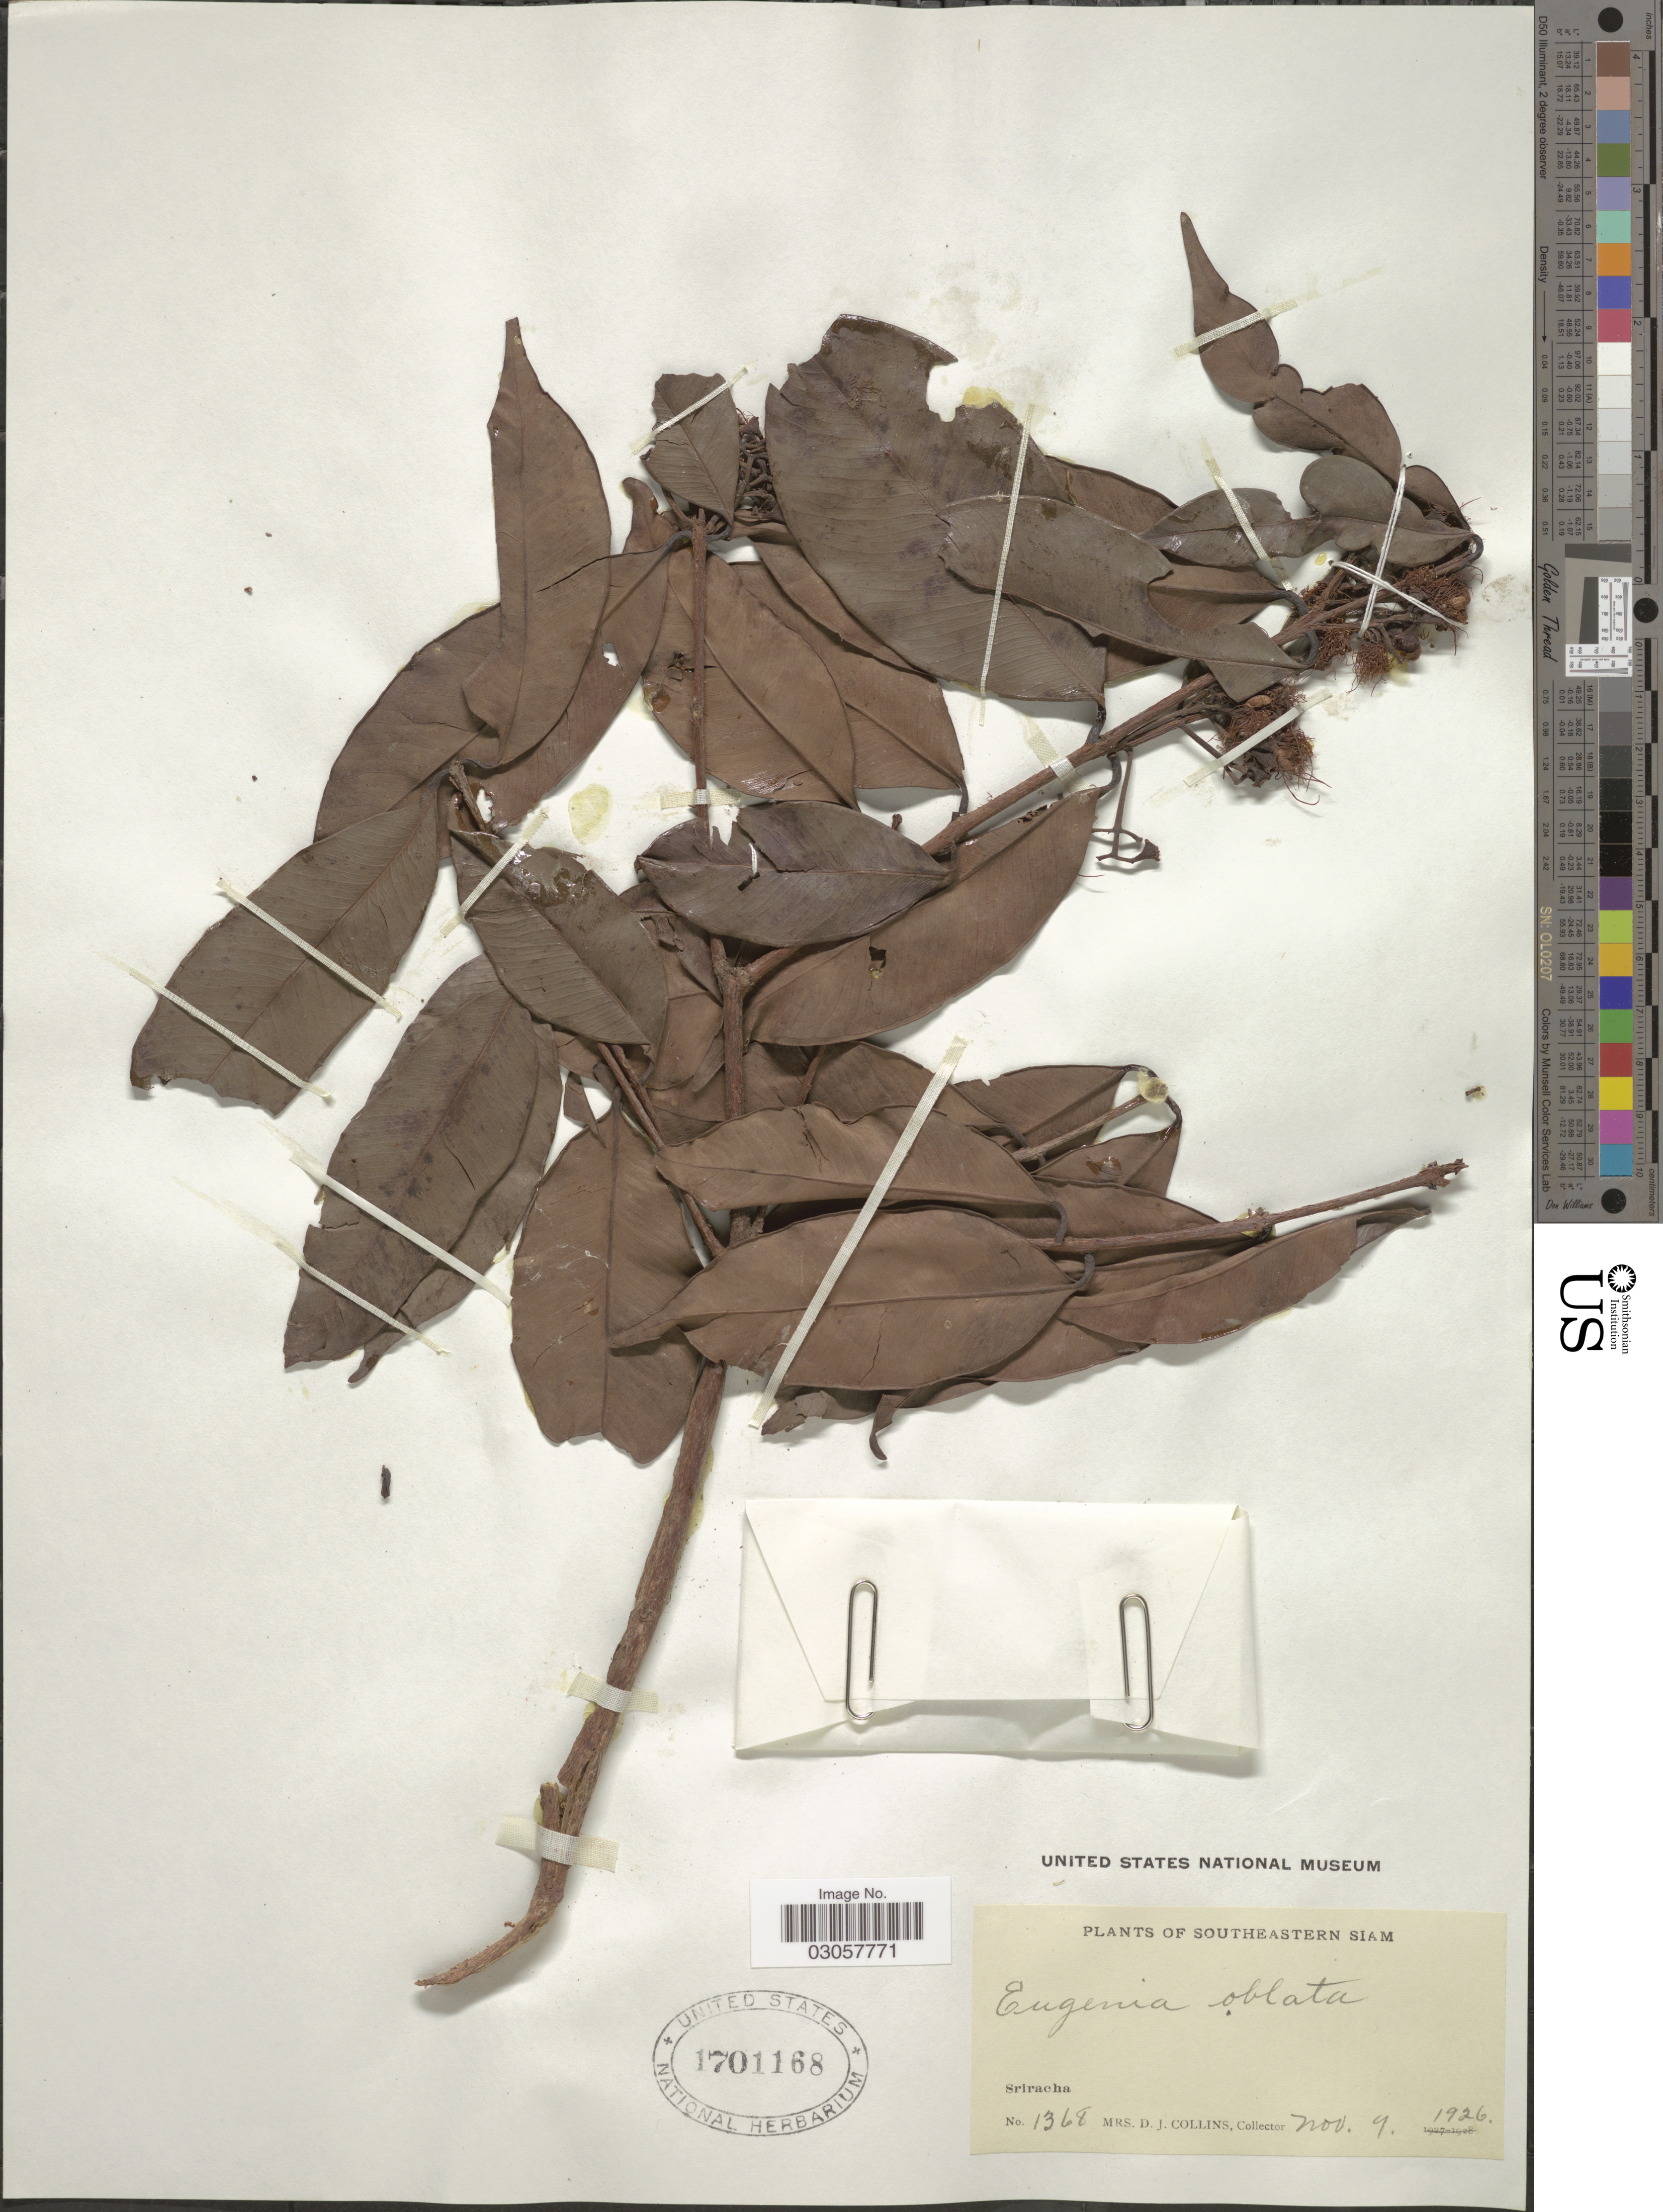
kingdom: Plantae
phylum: Tracheophyta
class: Magnoliopsida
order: Myrtales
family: Myrtaceae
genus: Syzygium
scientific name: Syzygium oblatum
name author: (Roxb.) Wall. ex A.M. Cowan & Cowan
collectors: Mrs. D. J. Collins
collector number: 1368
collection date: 1926-11-09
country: Thailand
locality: Southeastern Siam. Sriracha.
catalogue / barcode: US 1701168